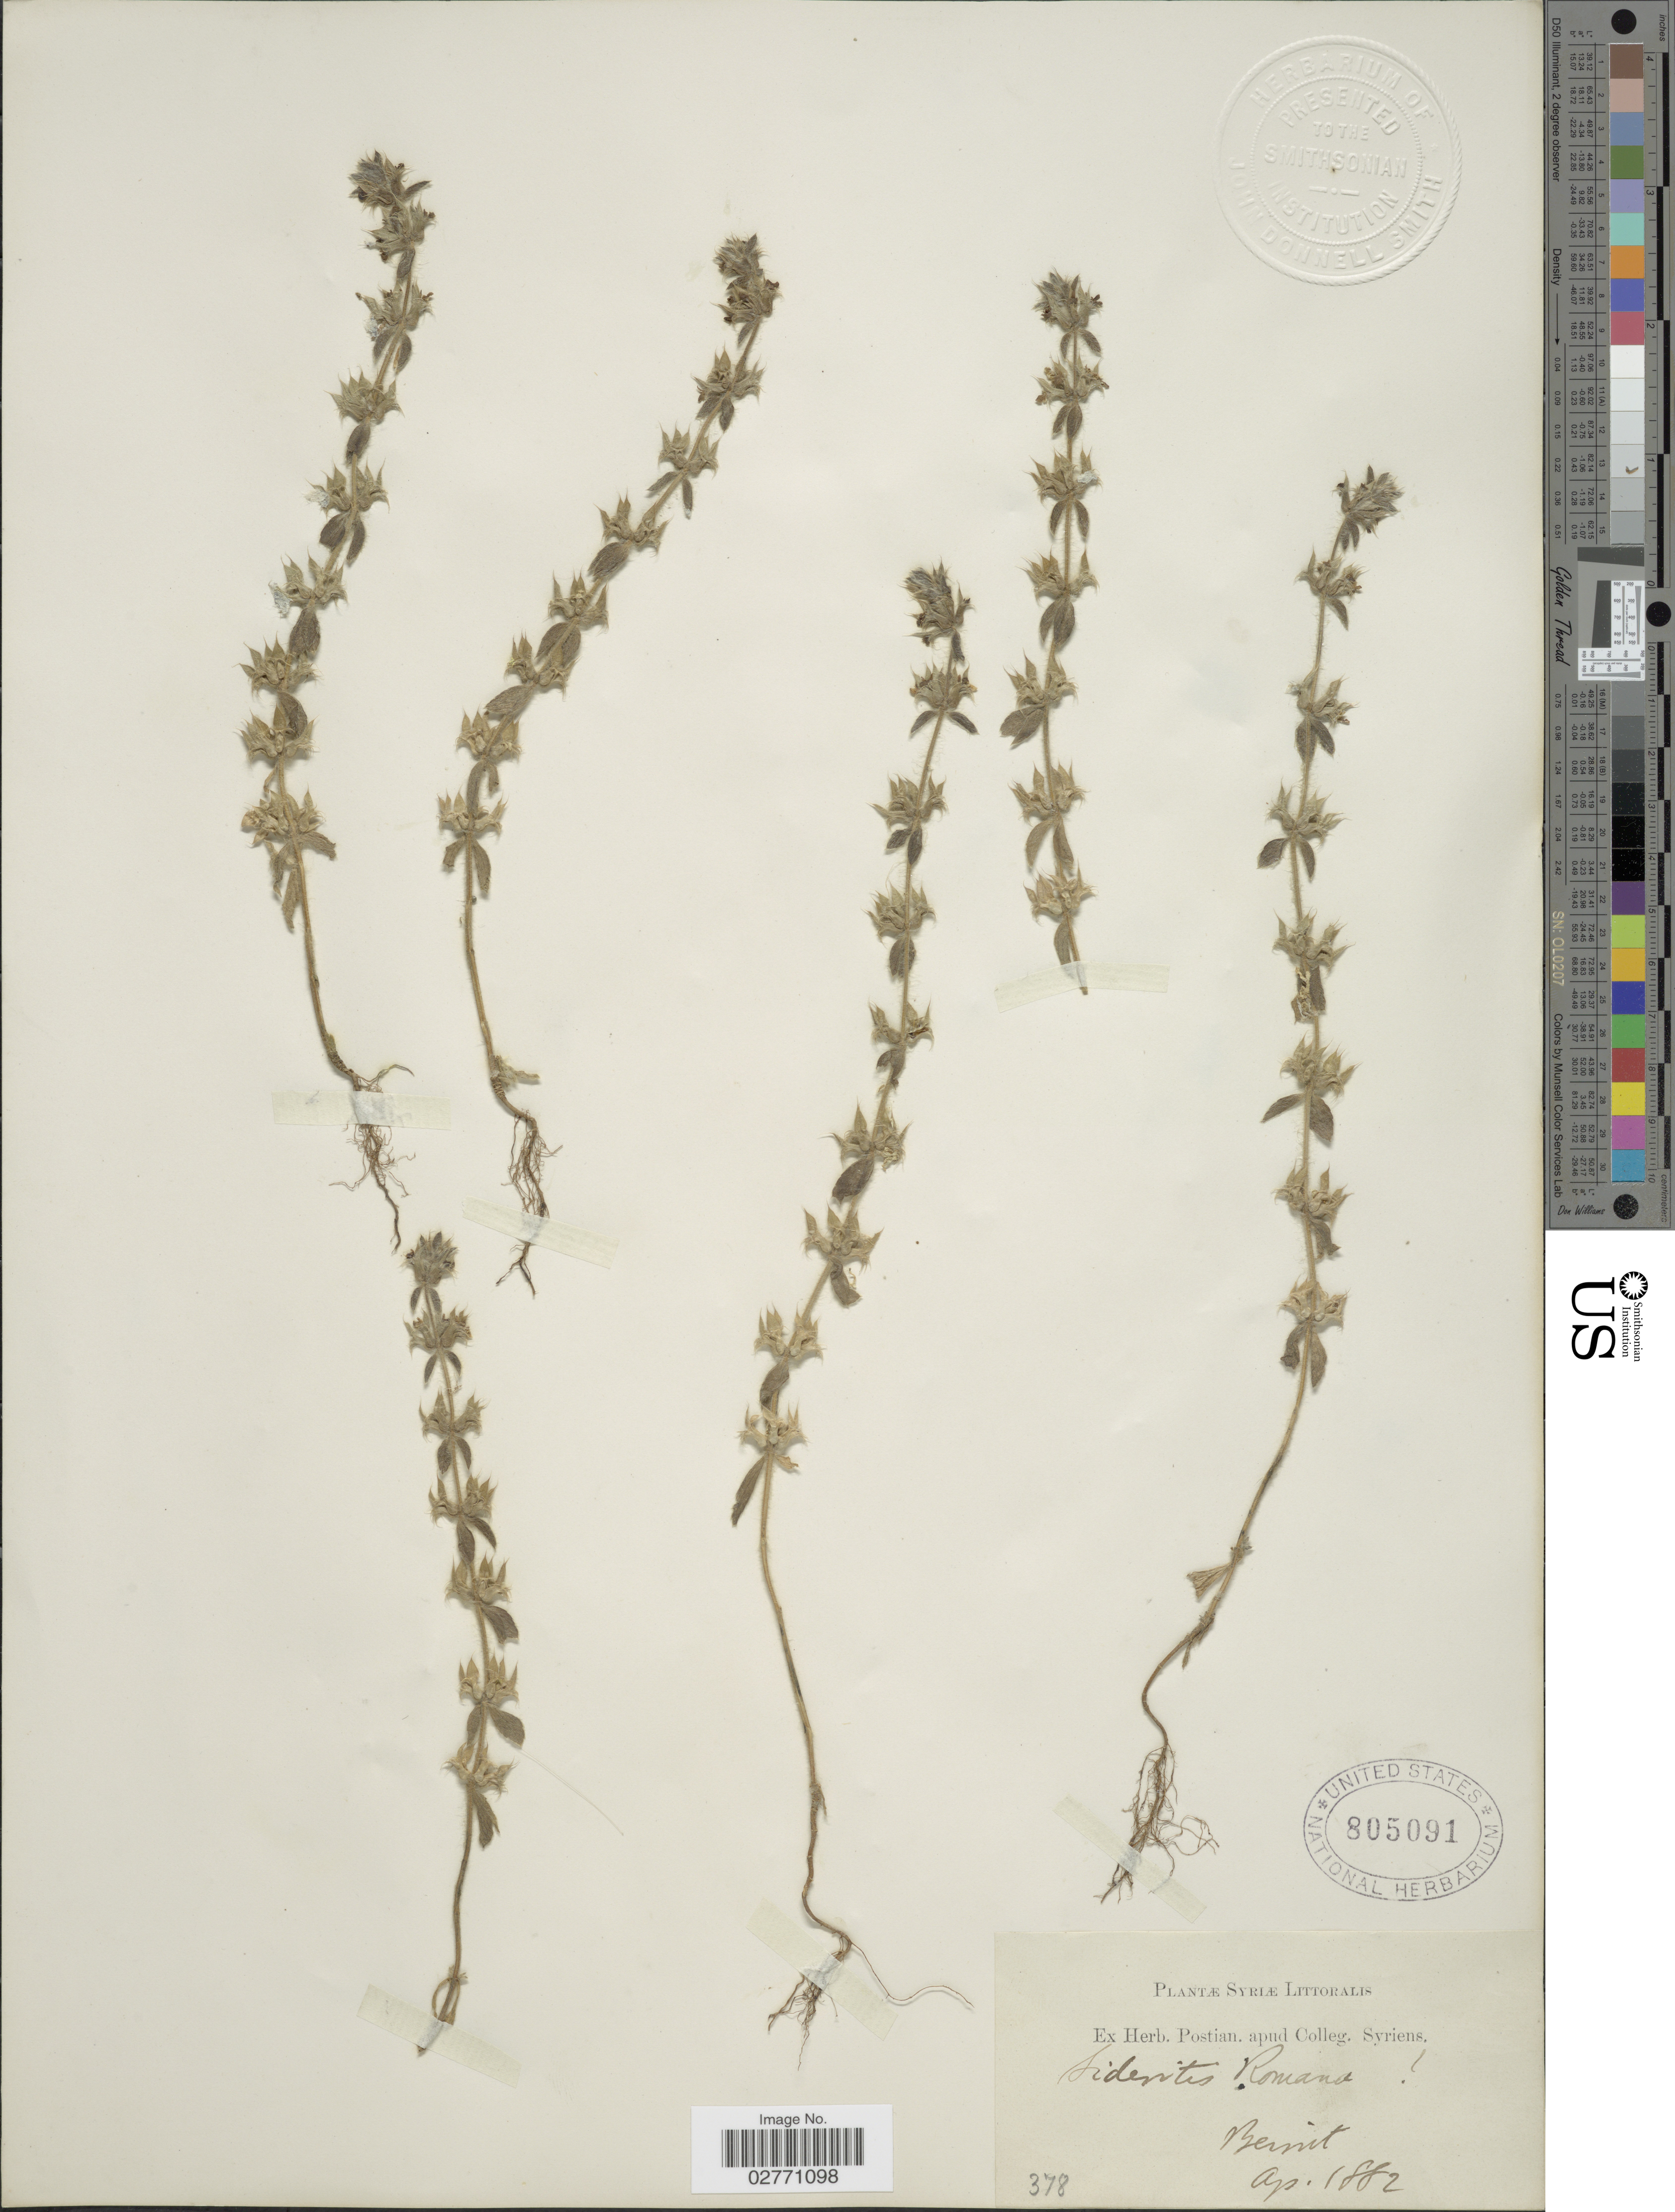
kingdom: Plantae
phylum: Tracheophyta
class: Magnoliopsida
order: Lamiales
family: Lamiaceae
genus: Sideritis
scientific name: Sideritis romana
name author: L.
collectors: ex herb. Postian. apud Colleg. Syriens. Protest. USE "Fannie P. A. Shepard" (10308853) AS PRIMARY COLLECTOR INSTEAD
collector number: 378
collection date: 1882-04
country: Syria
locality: Syriæ Littoralis. Bernit. [interpreted]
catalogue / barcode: US 805091